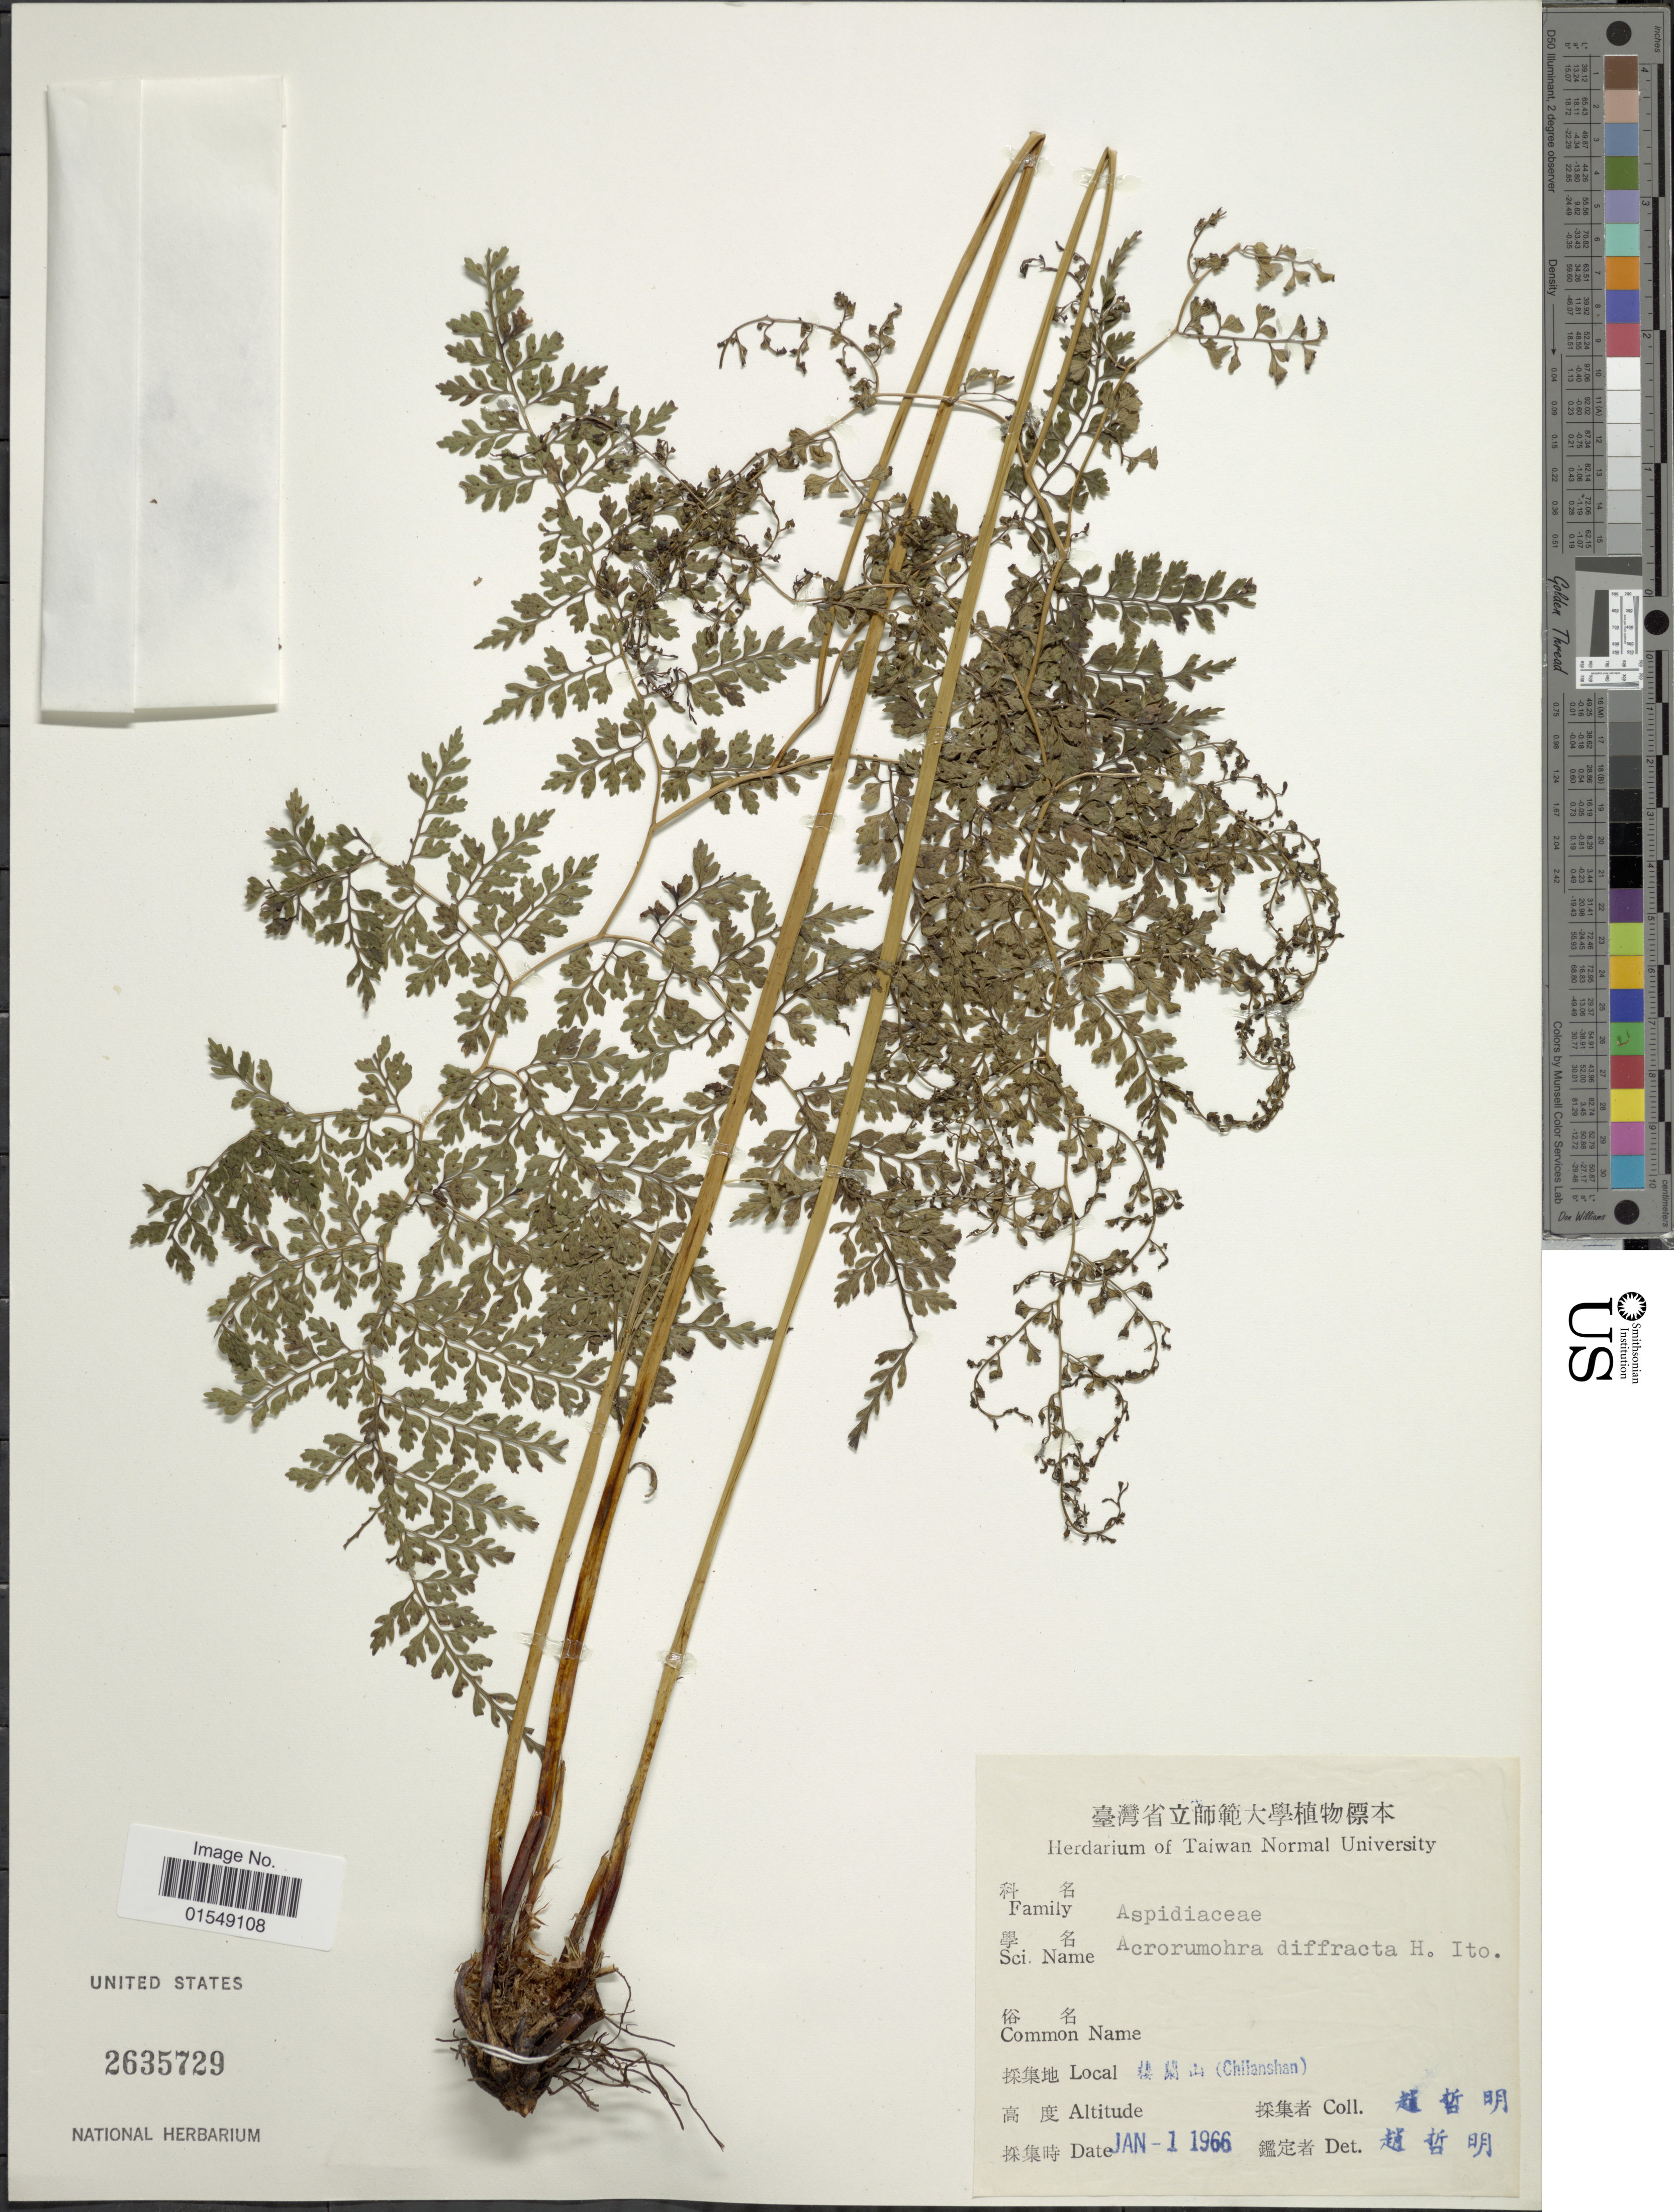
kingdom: Plantae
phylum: Tracheophyta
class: Polypodiopsida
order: Polypodiales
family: Dryopteridaceae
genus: Arachniodes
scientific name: Arachniodes diffracta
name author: (Baker) Ching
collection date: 1966-01-01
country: Taiwan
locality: Chilanshan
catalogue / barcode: US 2635729